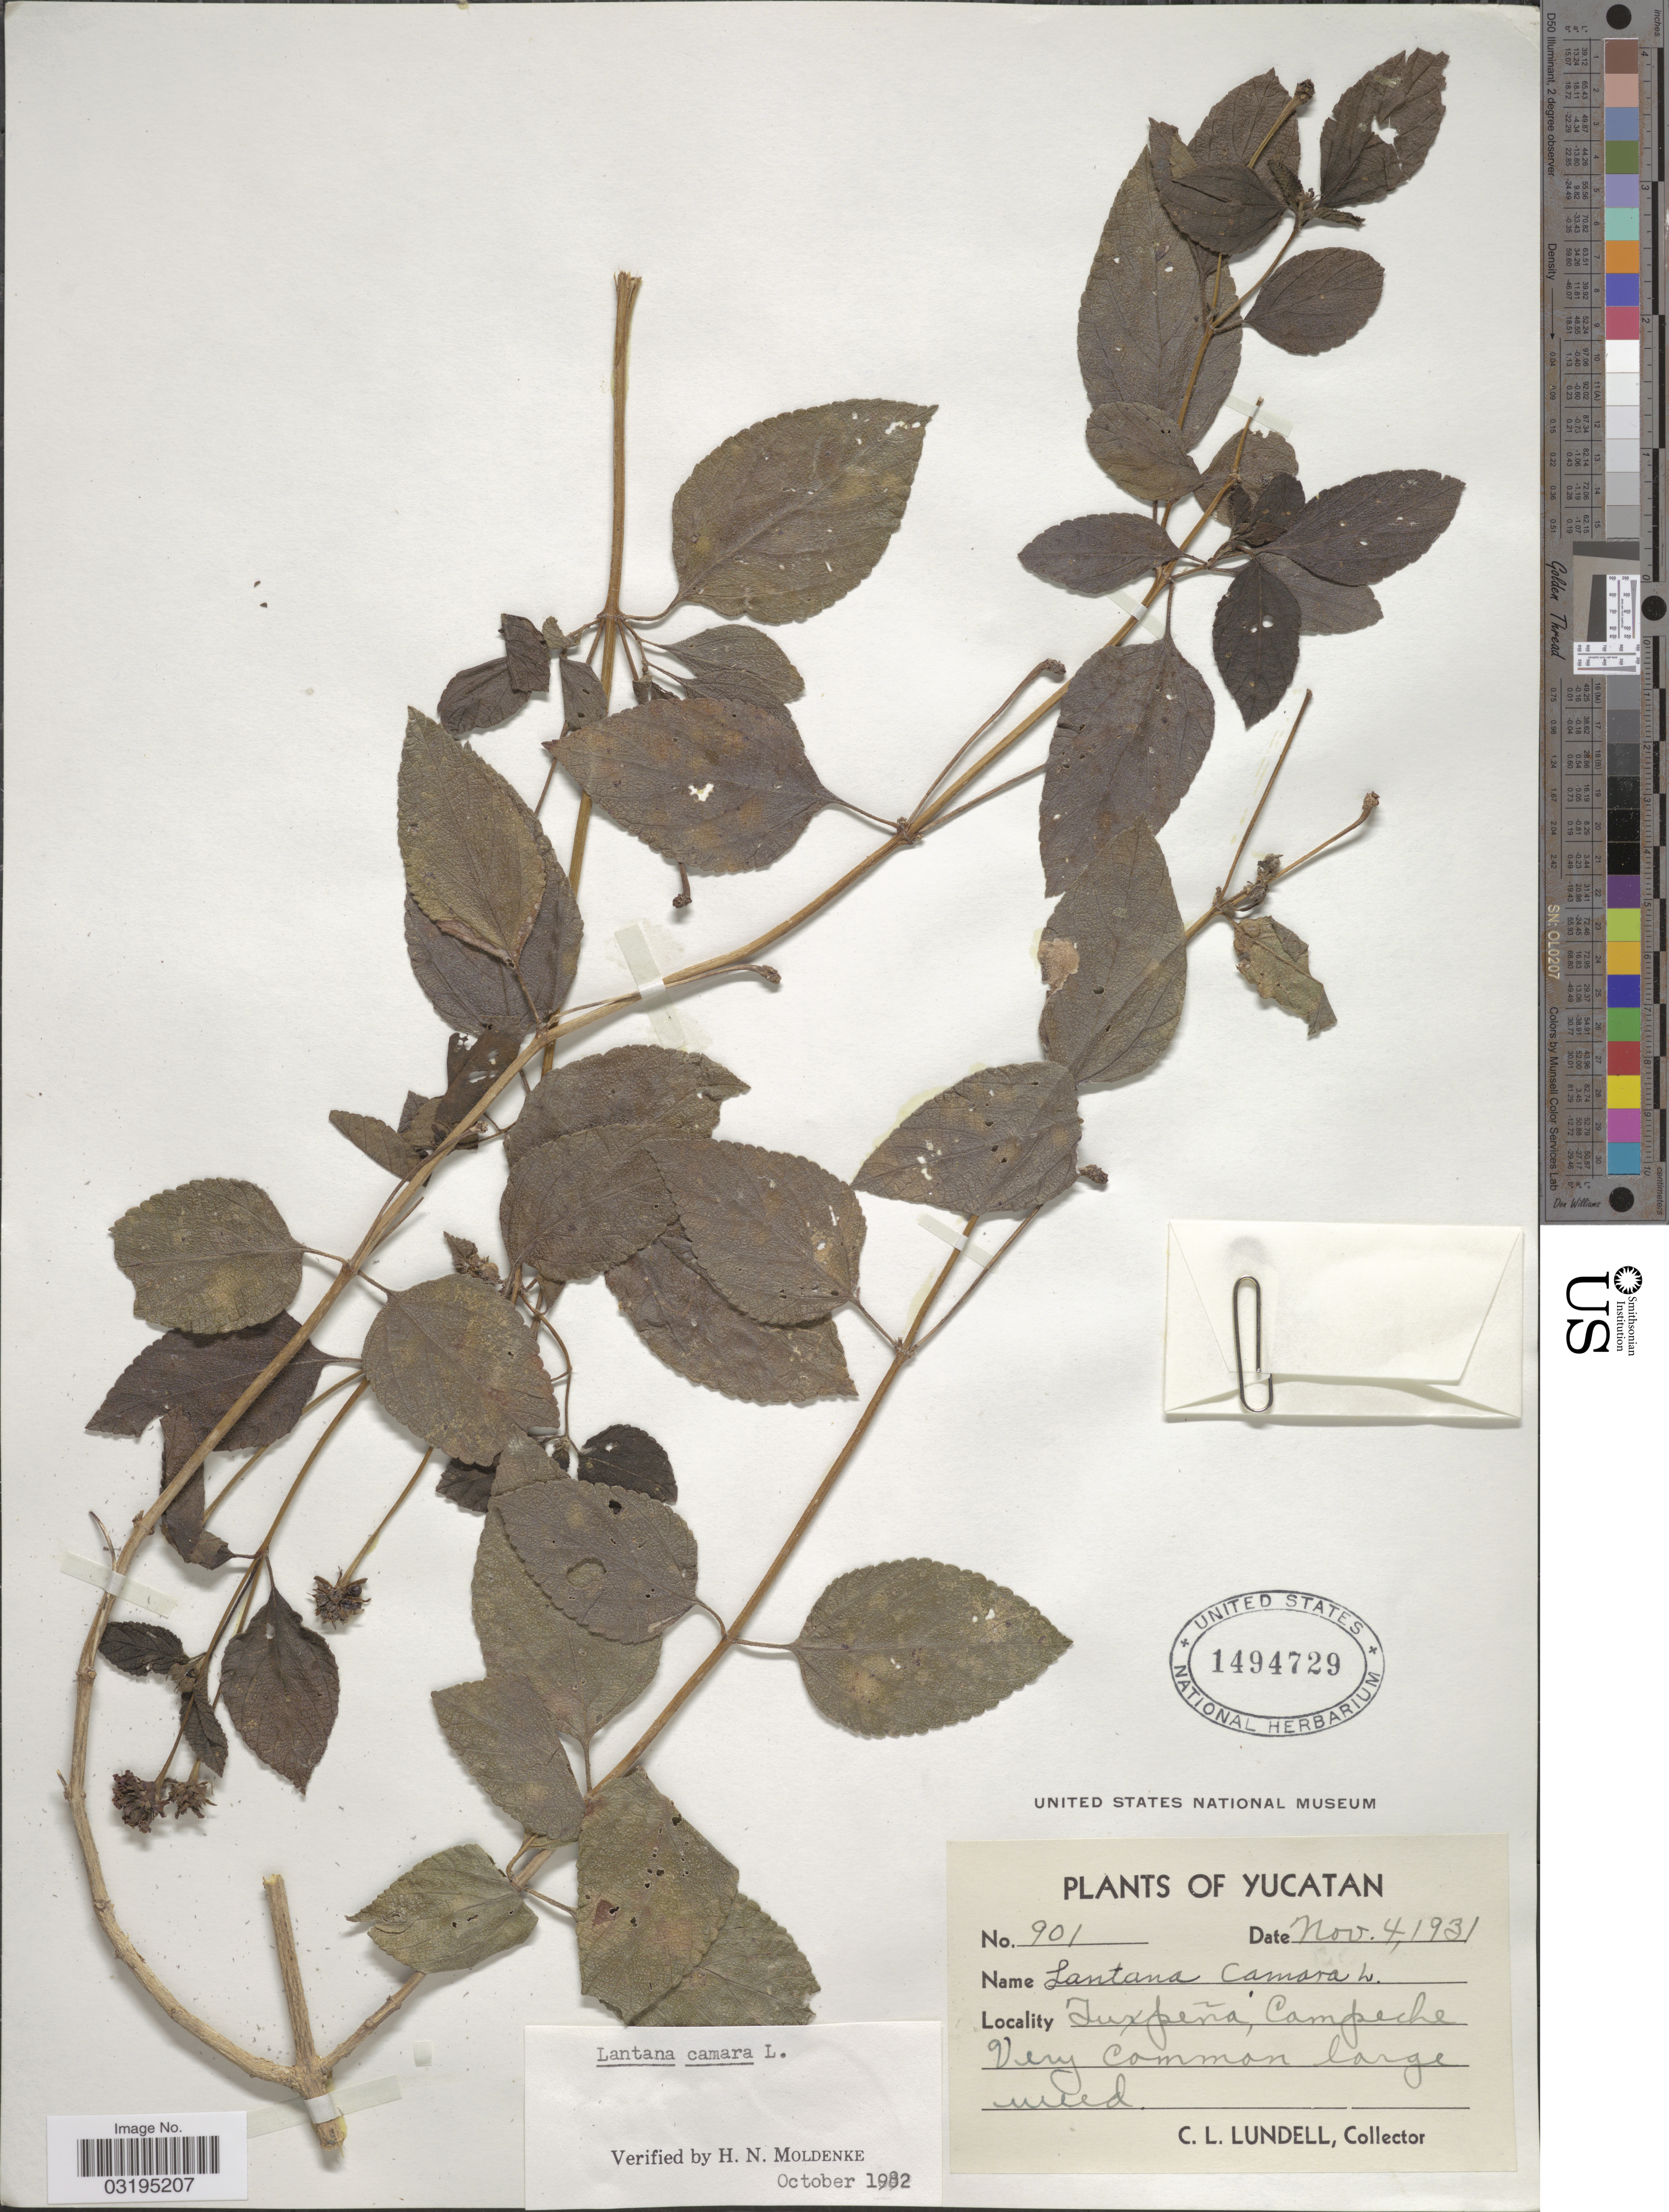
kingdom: Plantae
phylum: Tracheophyta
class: Magnoliopsida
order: Lamiales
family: Verbenaceae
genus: Lantana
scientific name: Lantana camara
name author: L.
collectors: C. L. Lundell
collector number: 901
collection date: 1931-11-04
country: Mexico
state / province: Campeche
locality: Yucatan. Tuxpeña.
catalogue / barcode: US 1494729